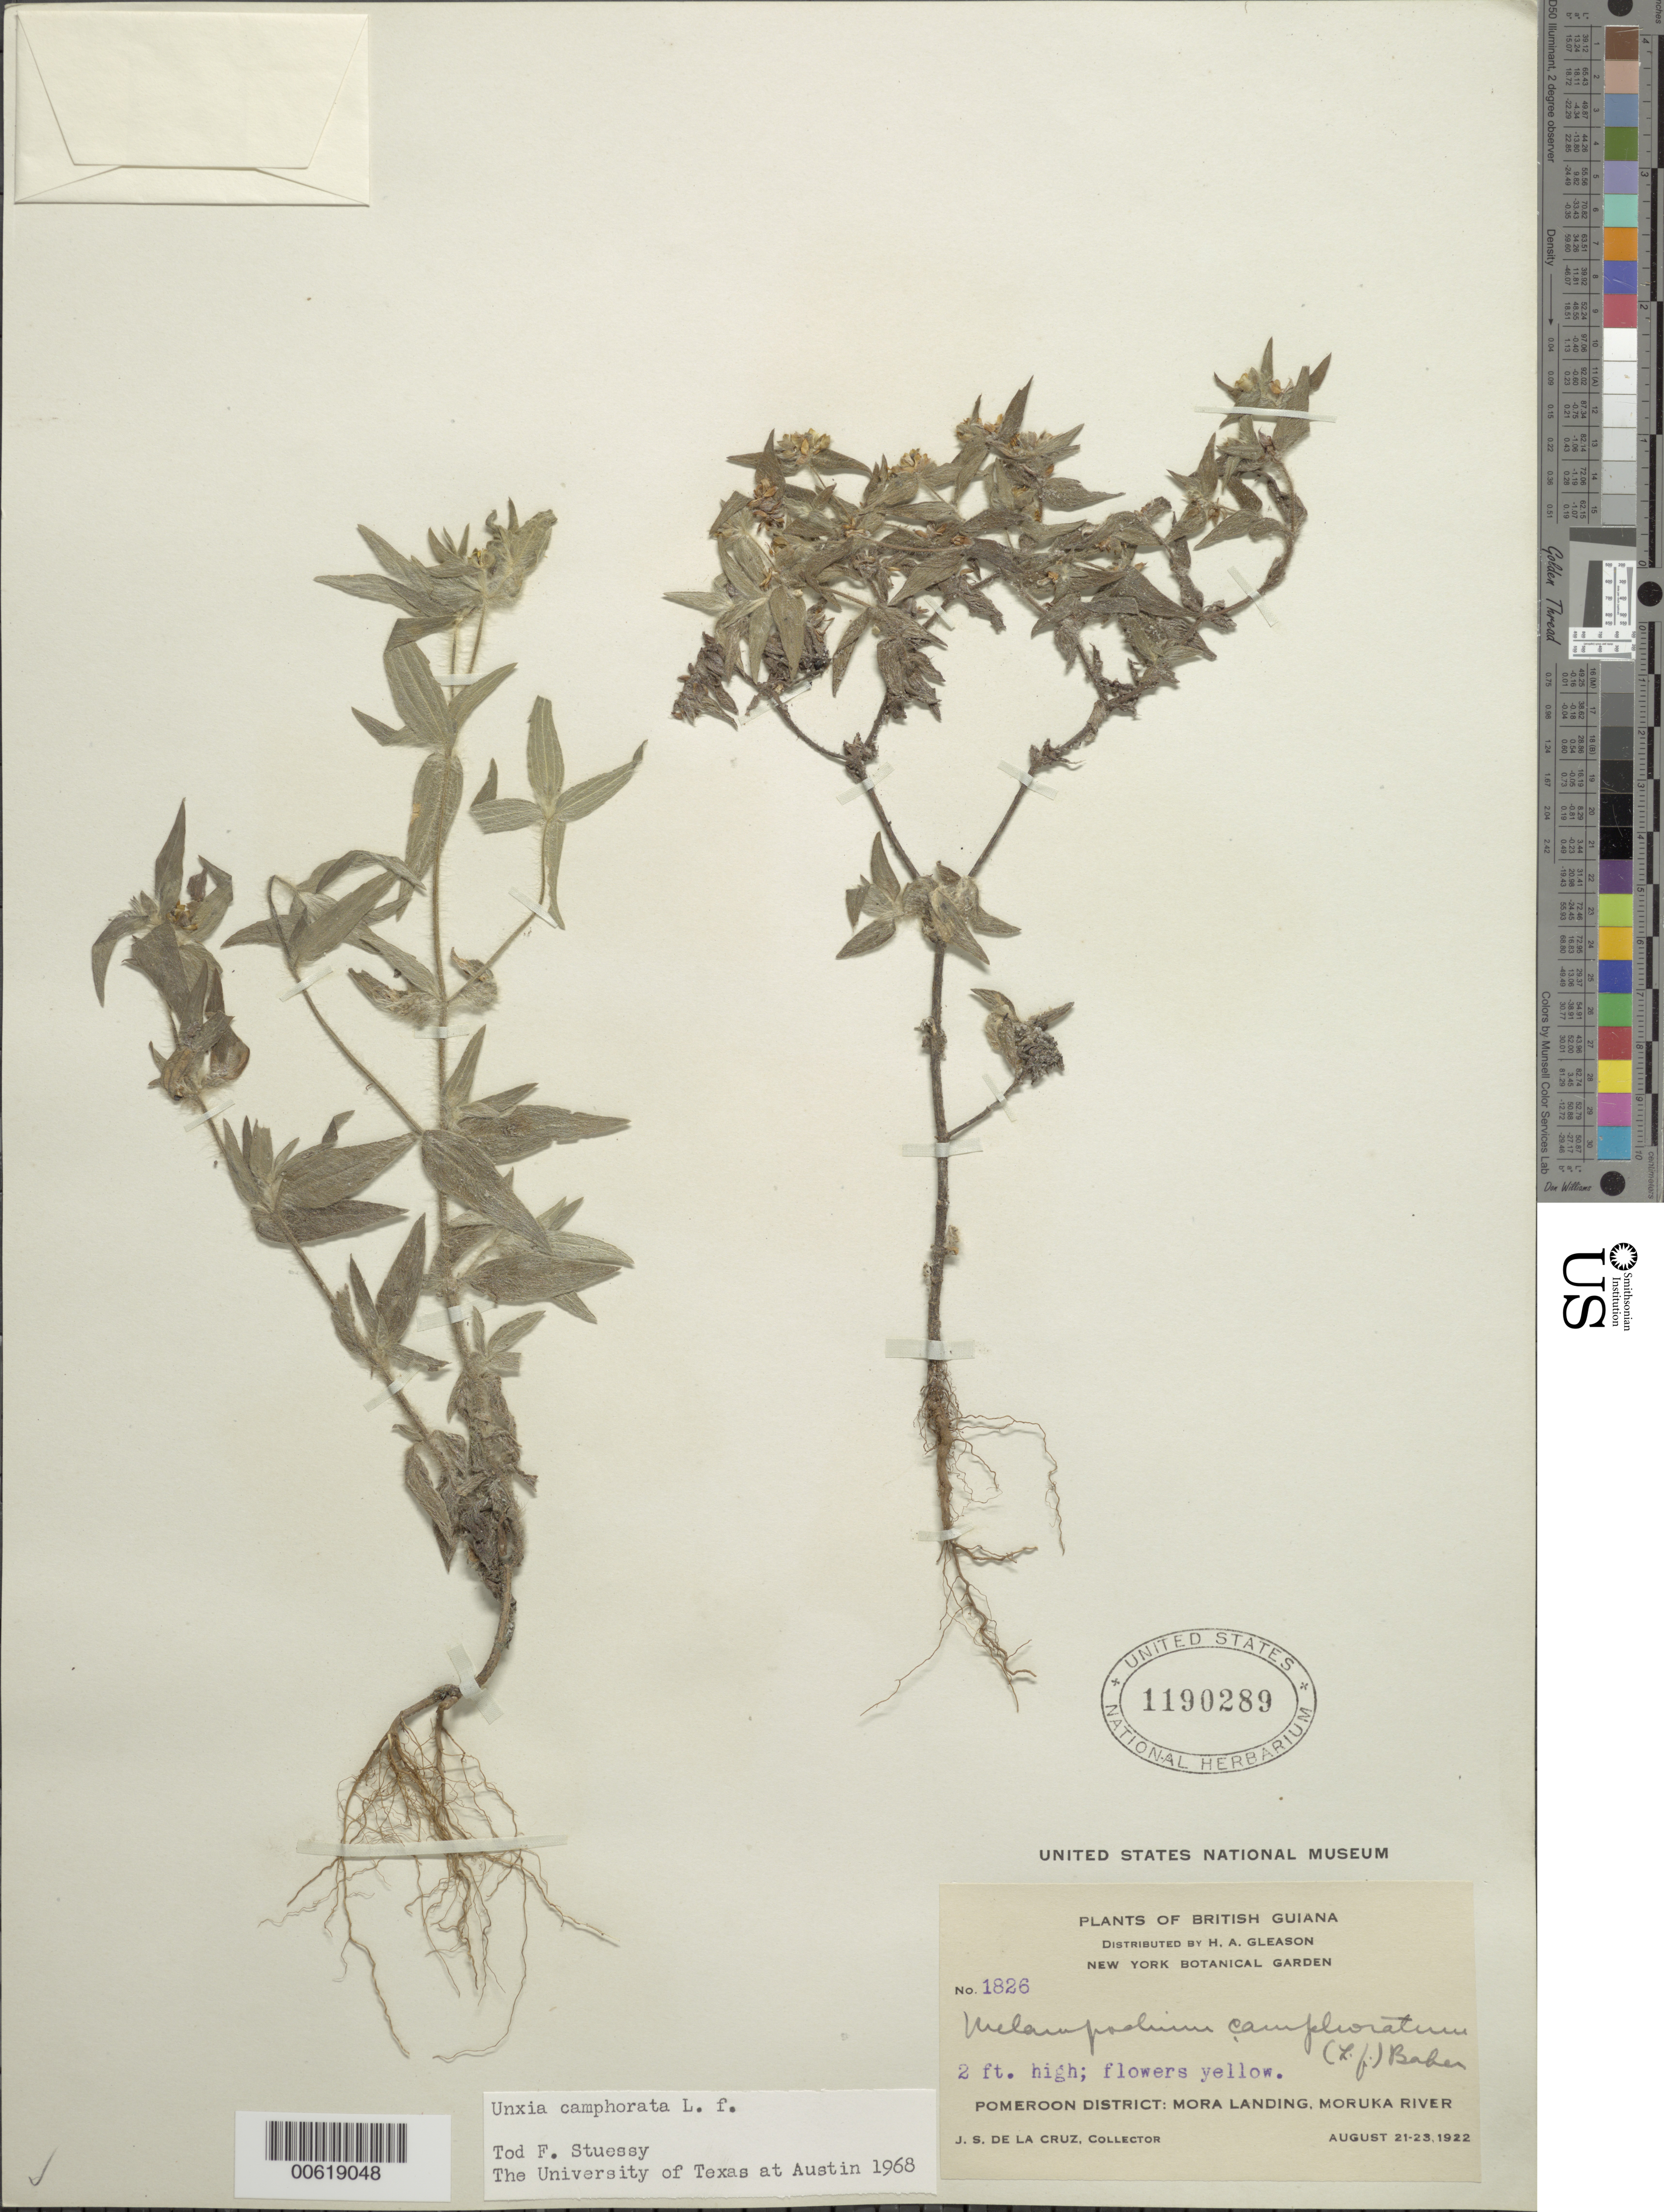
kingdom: Plantae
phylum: Tracheophyta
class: Magnoliopsida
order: Asterales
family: Asteraceae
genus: Unxia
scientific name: Unxia camphorata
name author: L. f.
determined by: Stuessy, T. F.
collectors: J. S. de la Cruz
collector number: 1826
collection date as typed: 21-Aug-22 to 23-Aug-22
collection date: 1922-08-21/1922-08-23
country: Guyana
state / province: Barima-Waini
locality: Mora Landing, Moruka R., Pomeroon Dist.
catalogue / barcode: US 1190289